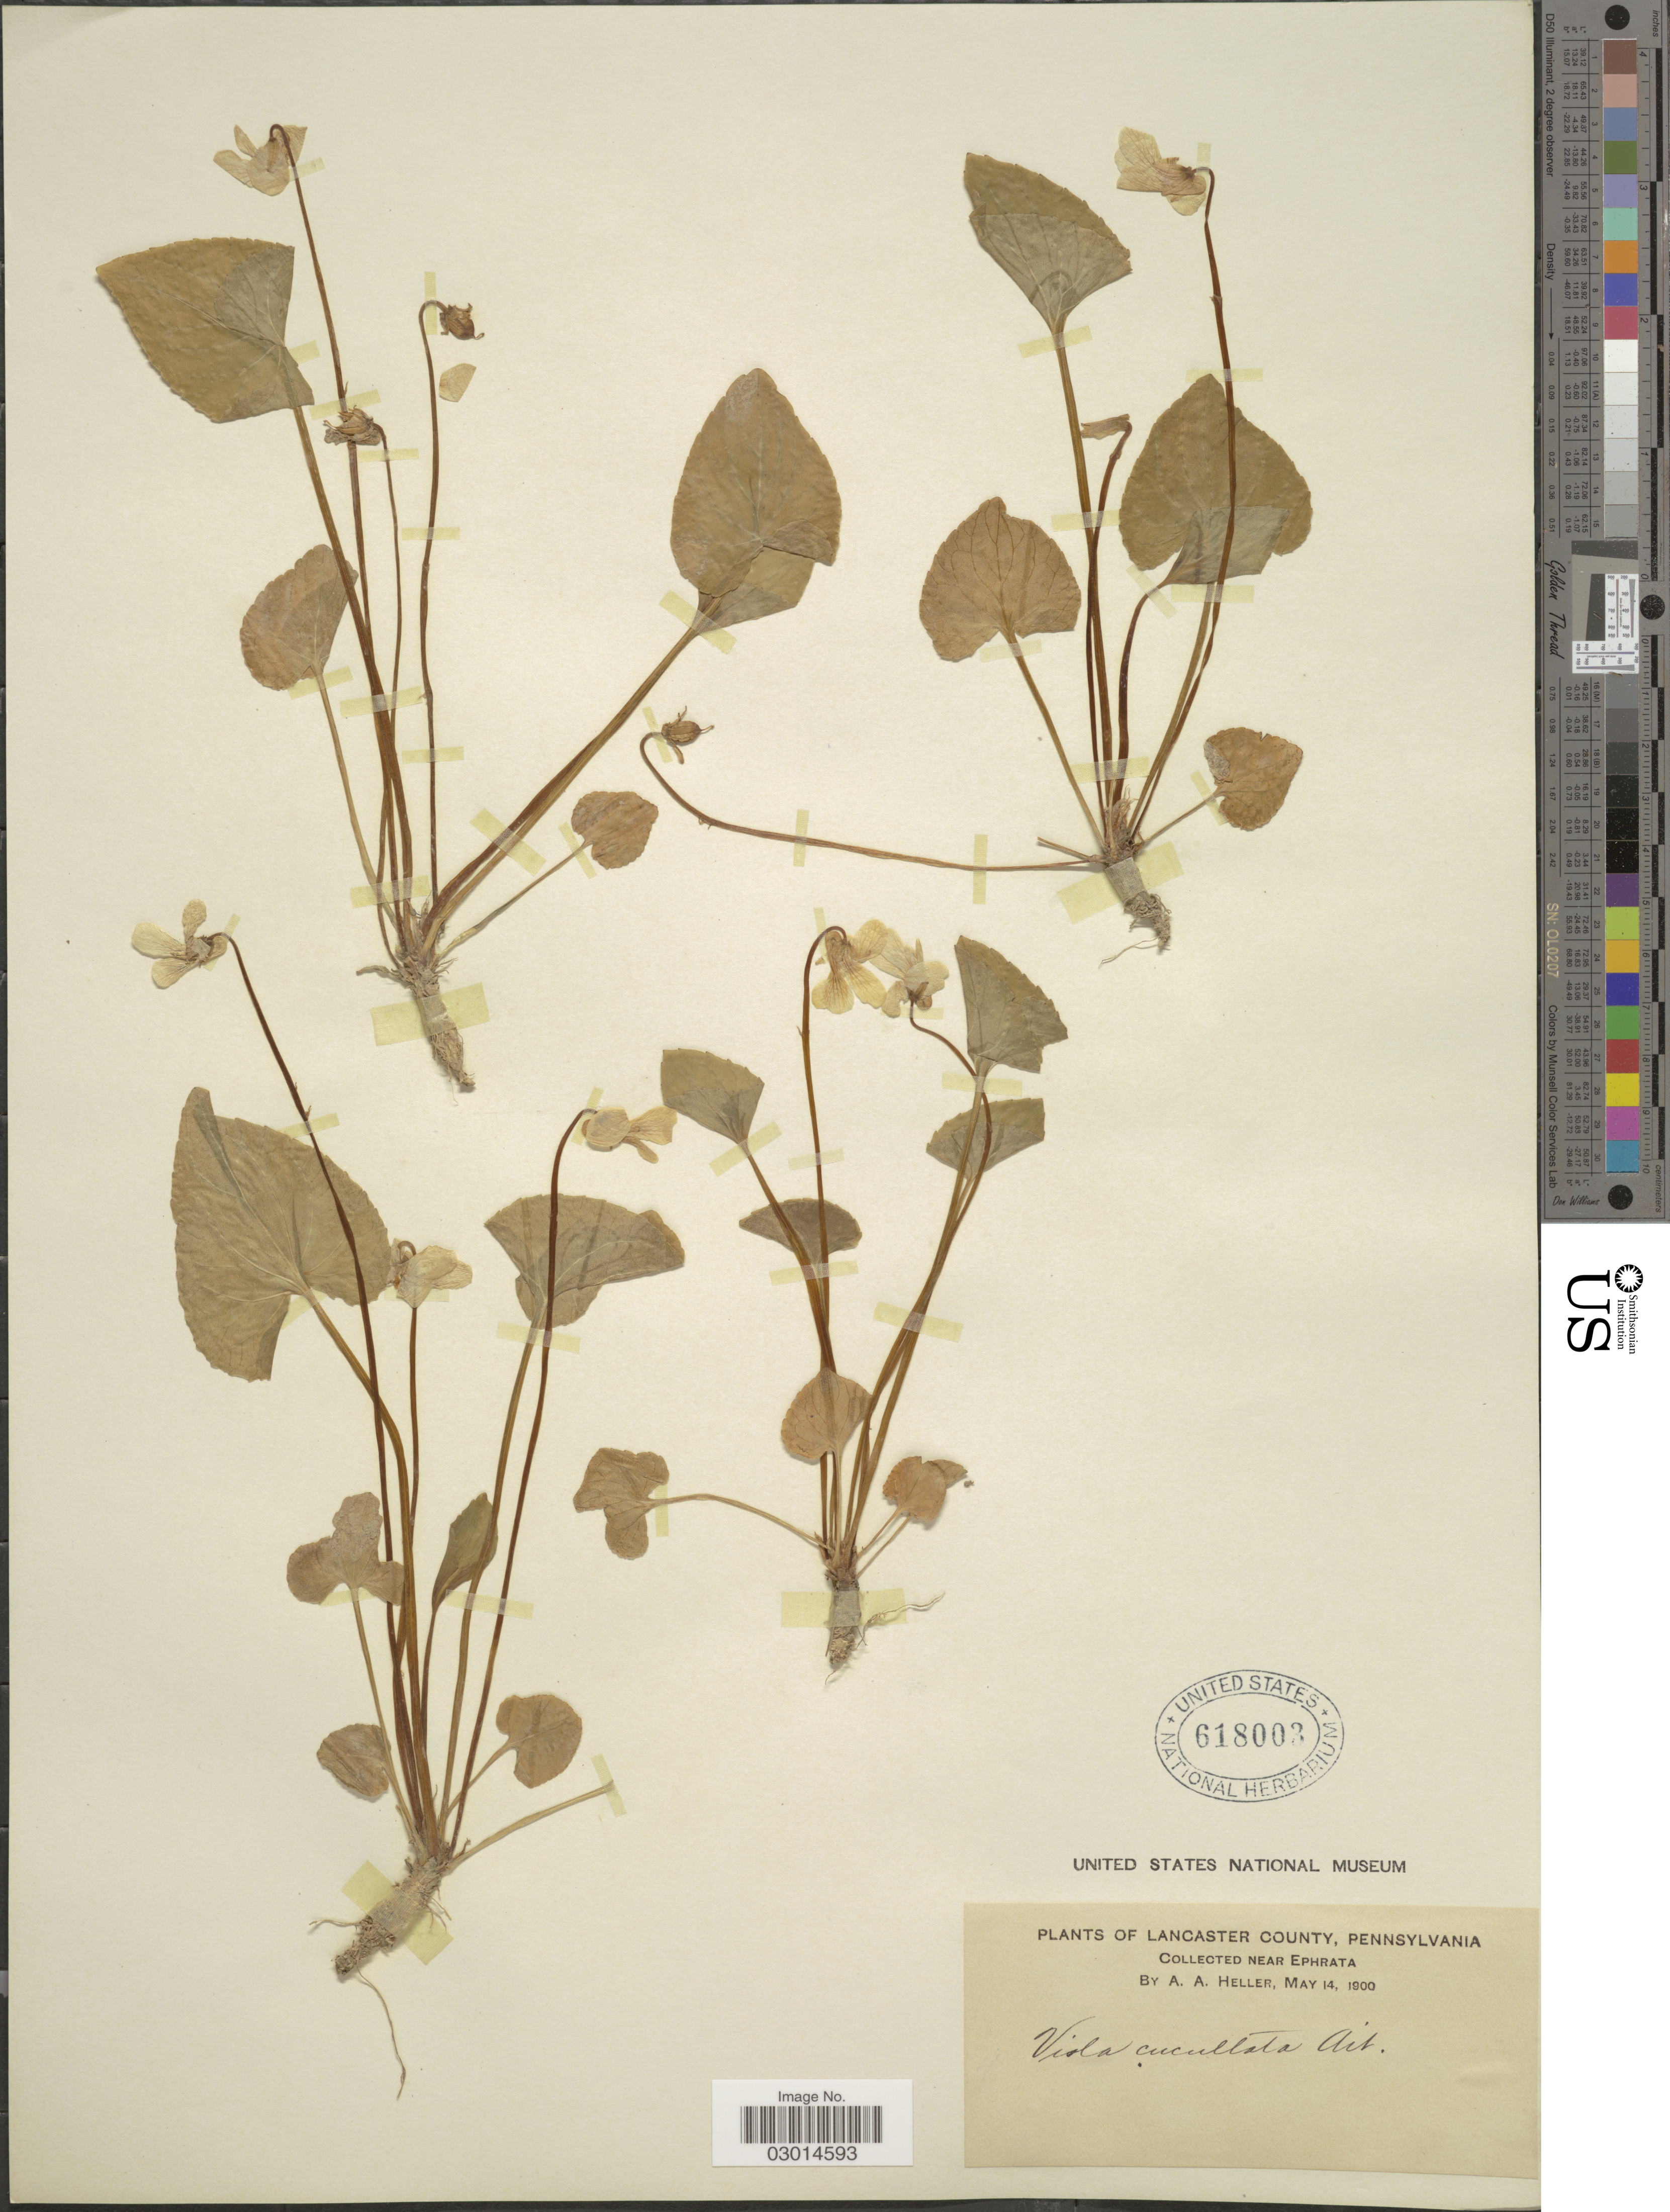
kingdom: Plantae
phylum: Tracheophyta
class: Magnoliopsida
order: Malpighiales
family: Violaceae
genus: Viola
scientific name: Viola cucullata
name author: Aiton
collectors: A. A. Heller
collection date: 1900-05-14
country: United States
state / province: Pennsylvania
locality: Lancaster County, near Ephrata.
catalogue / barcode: US 618003